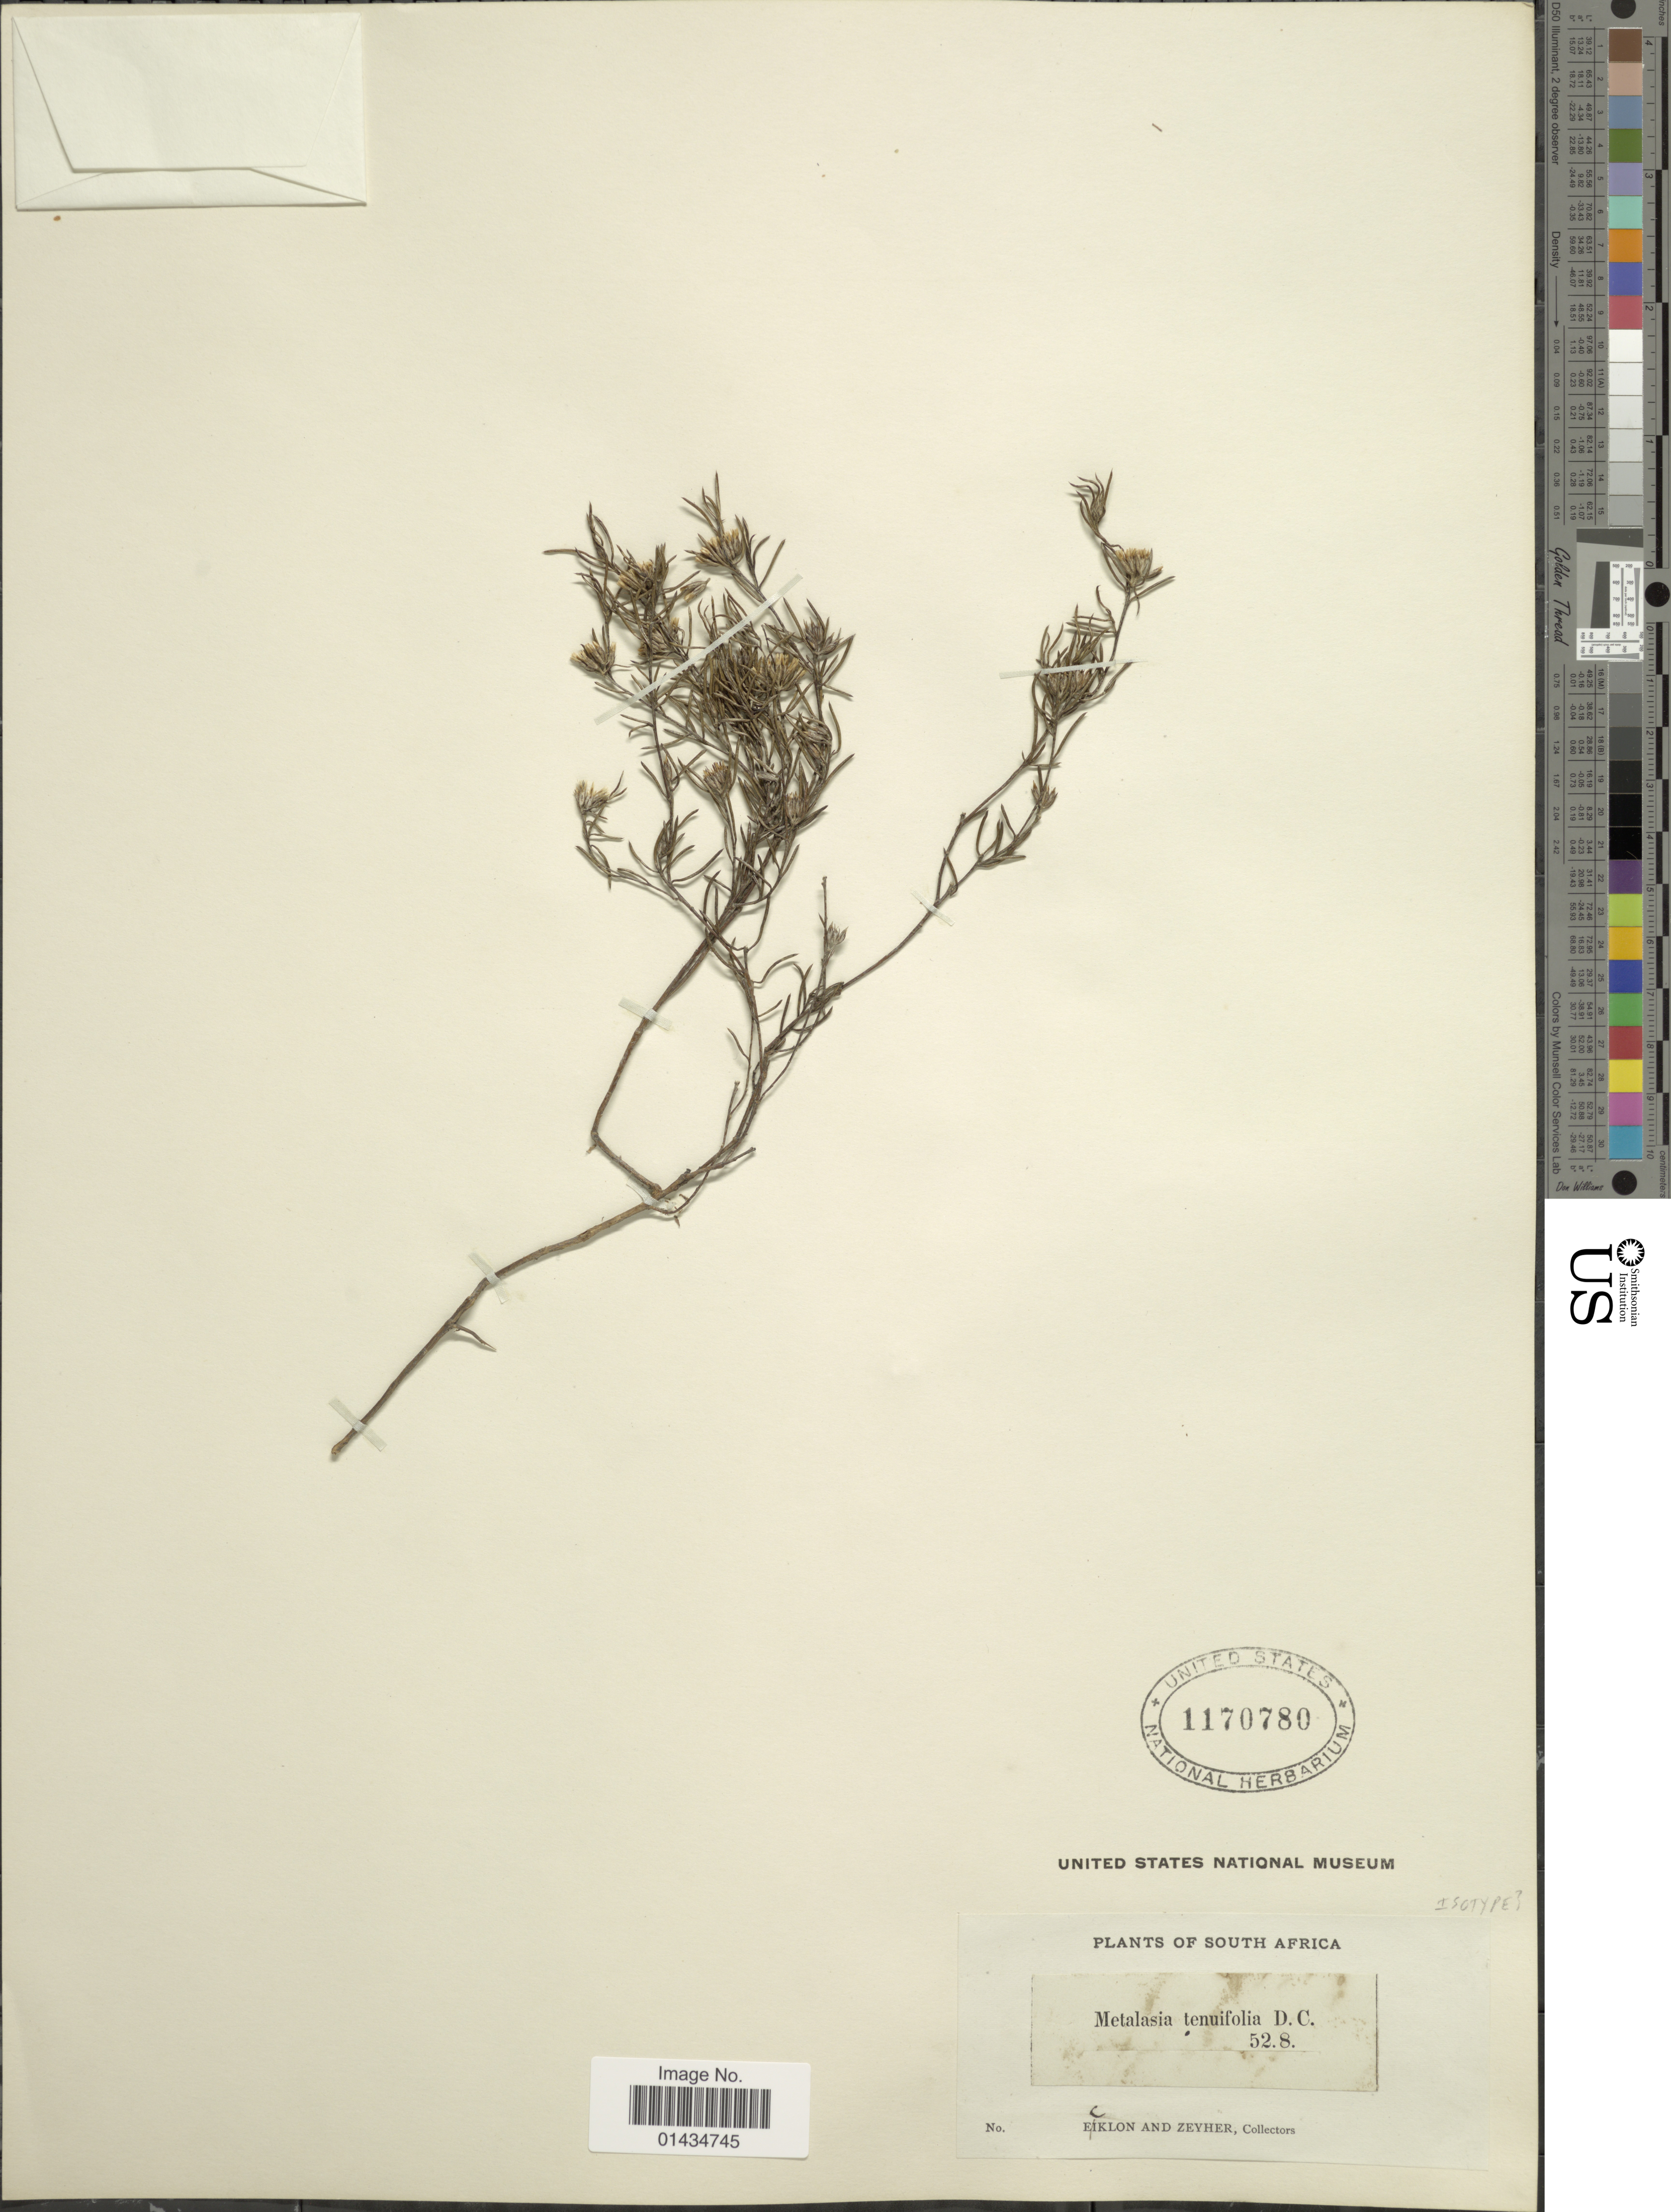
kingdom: Plantae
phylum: Tracheophyta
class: Magnoliopsida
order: Asterales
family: Asteraceae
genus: Metalasia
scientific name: Metalasia tenuifolia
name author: DC.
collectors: -. Ecklon & -. Zeyher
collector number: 528?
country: South Africa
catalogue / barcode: US 1170780